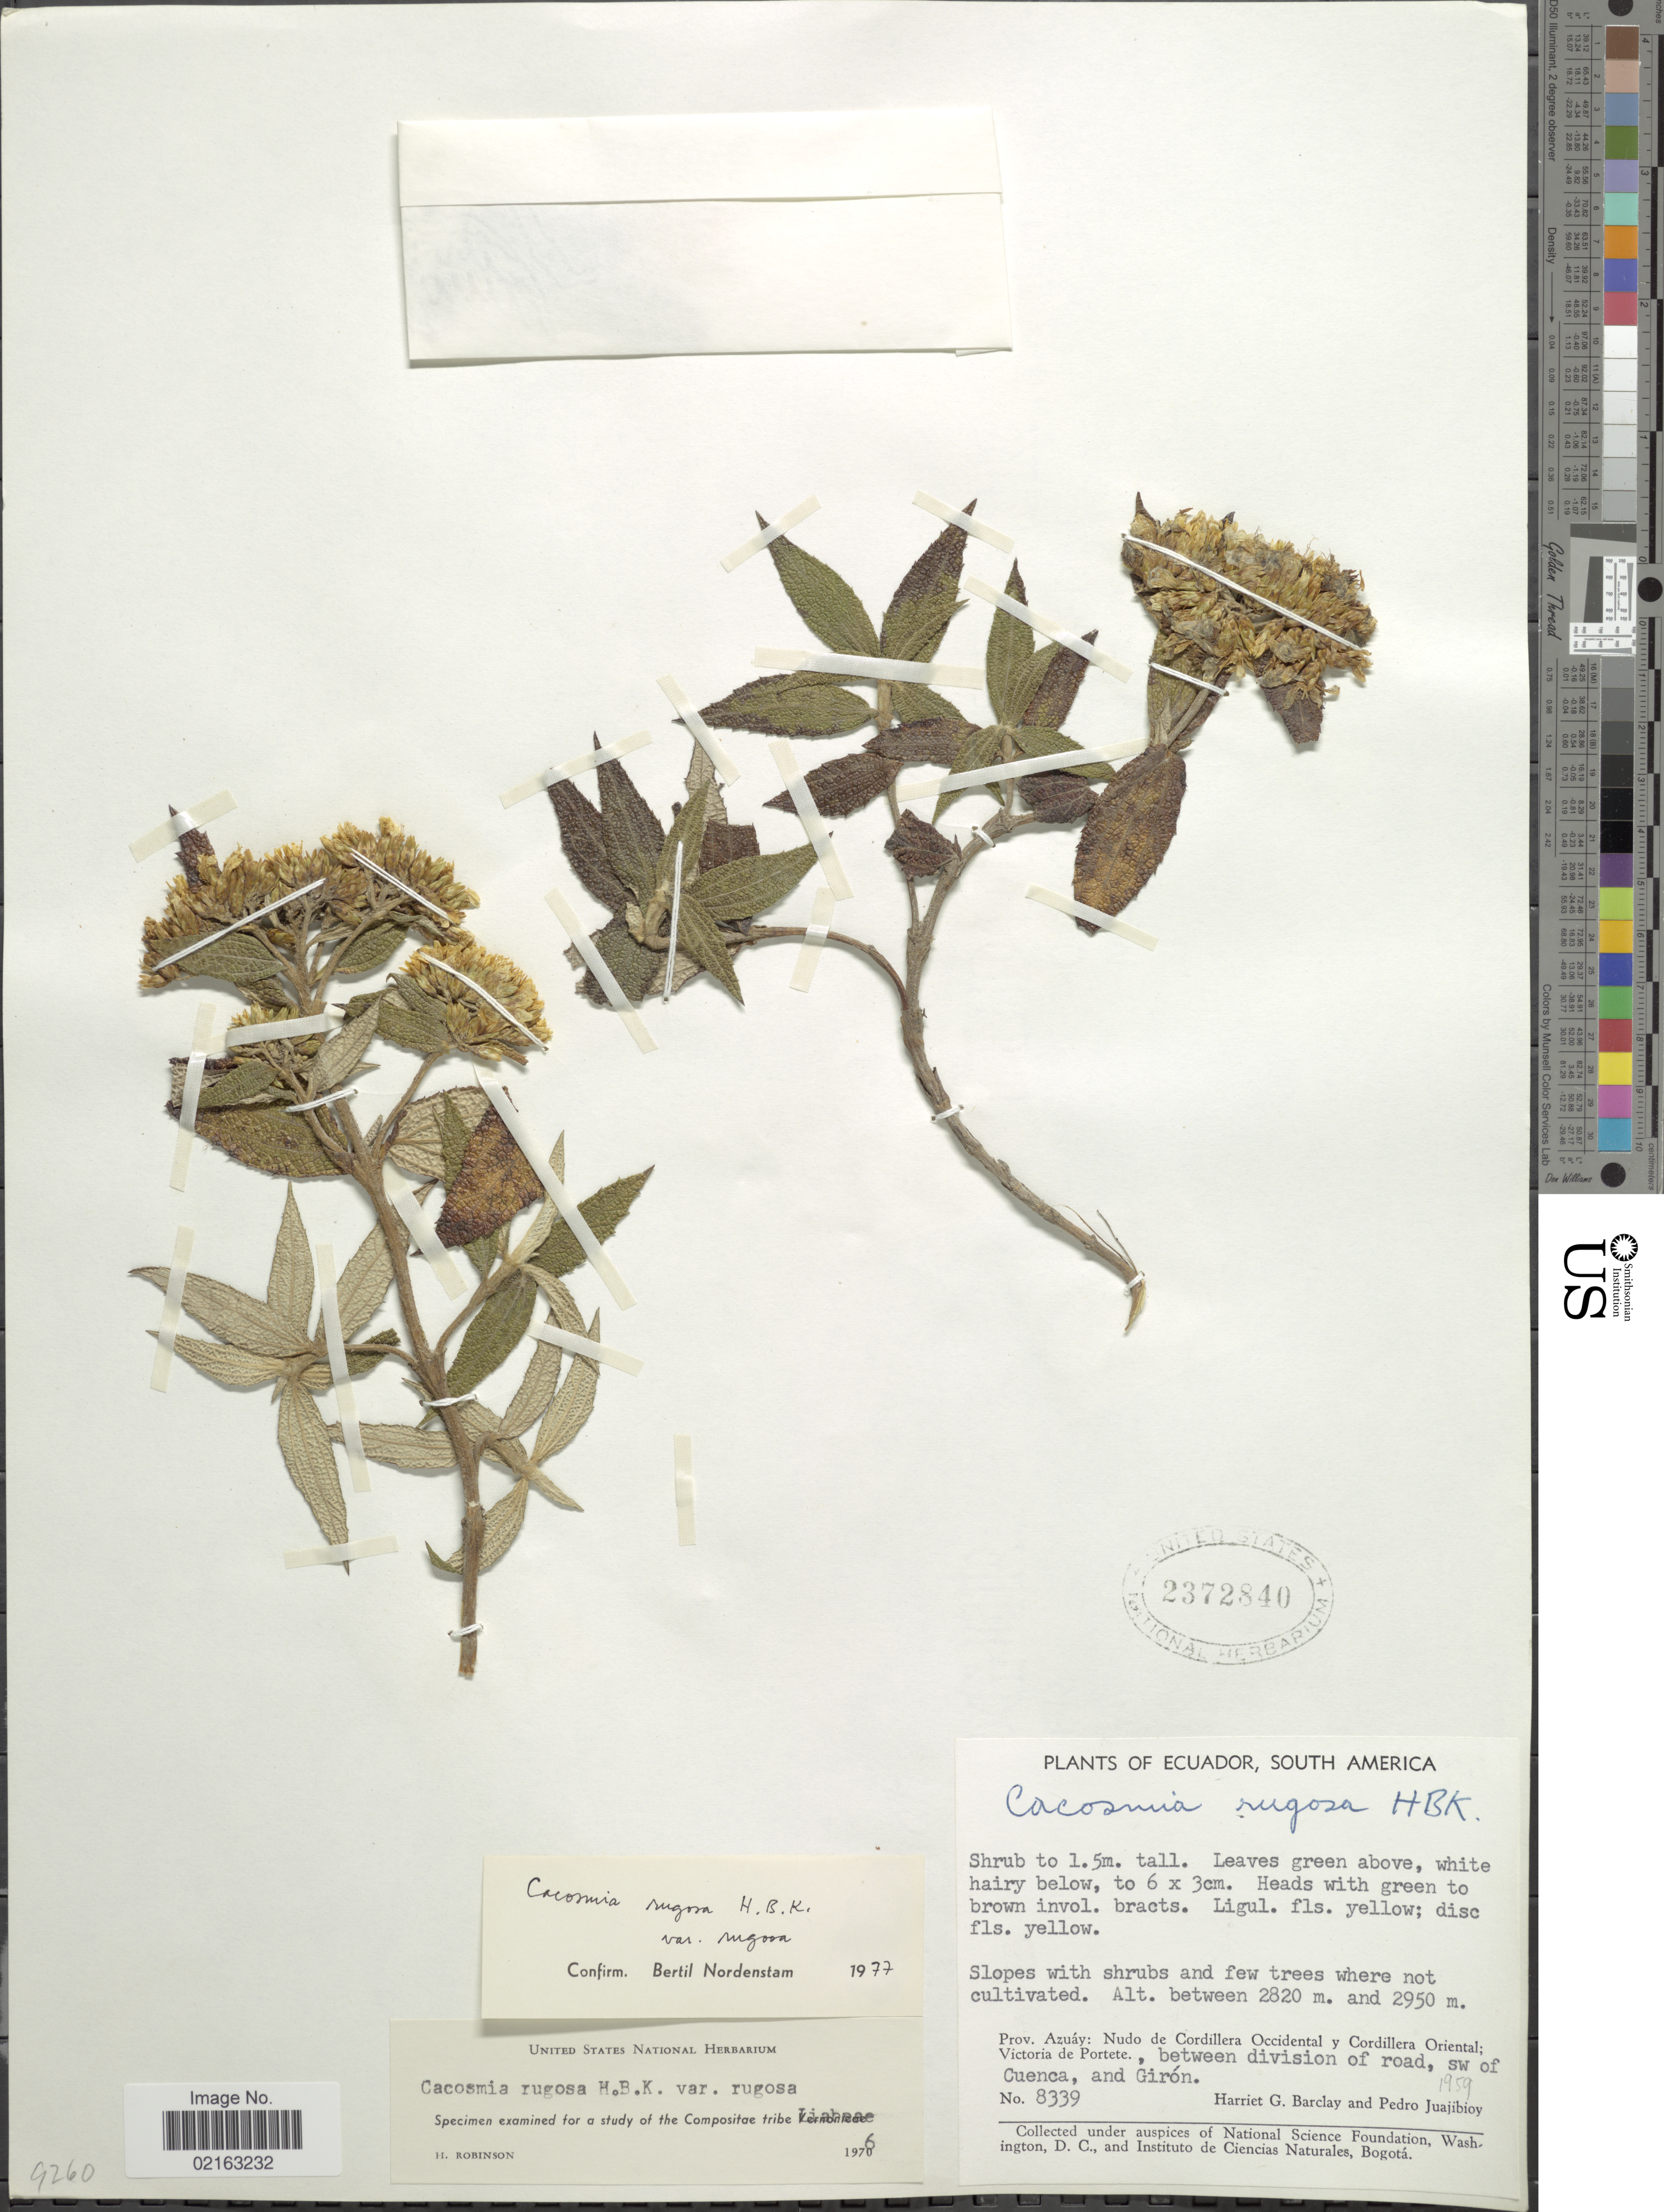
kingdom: Plantae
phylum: Tracheophyta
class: Magnoliopsida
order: Asterales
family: Asteraceae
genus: Cacosmia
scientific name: Cacosmia rugosa var. rugosa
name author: Kunth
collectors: H. G. Barclay & P. Juajibioy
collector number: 8339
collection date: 1959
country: Ecuador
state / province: Azuay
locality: Prov. Azuáy: Nudo de Cordillera Occidental y Cordillera Oriental; Victoria de Portete, between division of road, sw of Cuenca, and Girón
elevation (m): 2820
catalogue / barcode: US 2372840